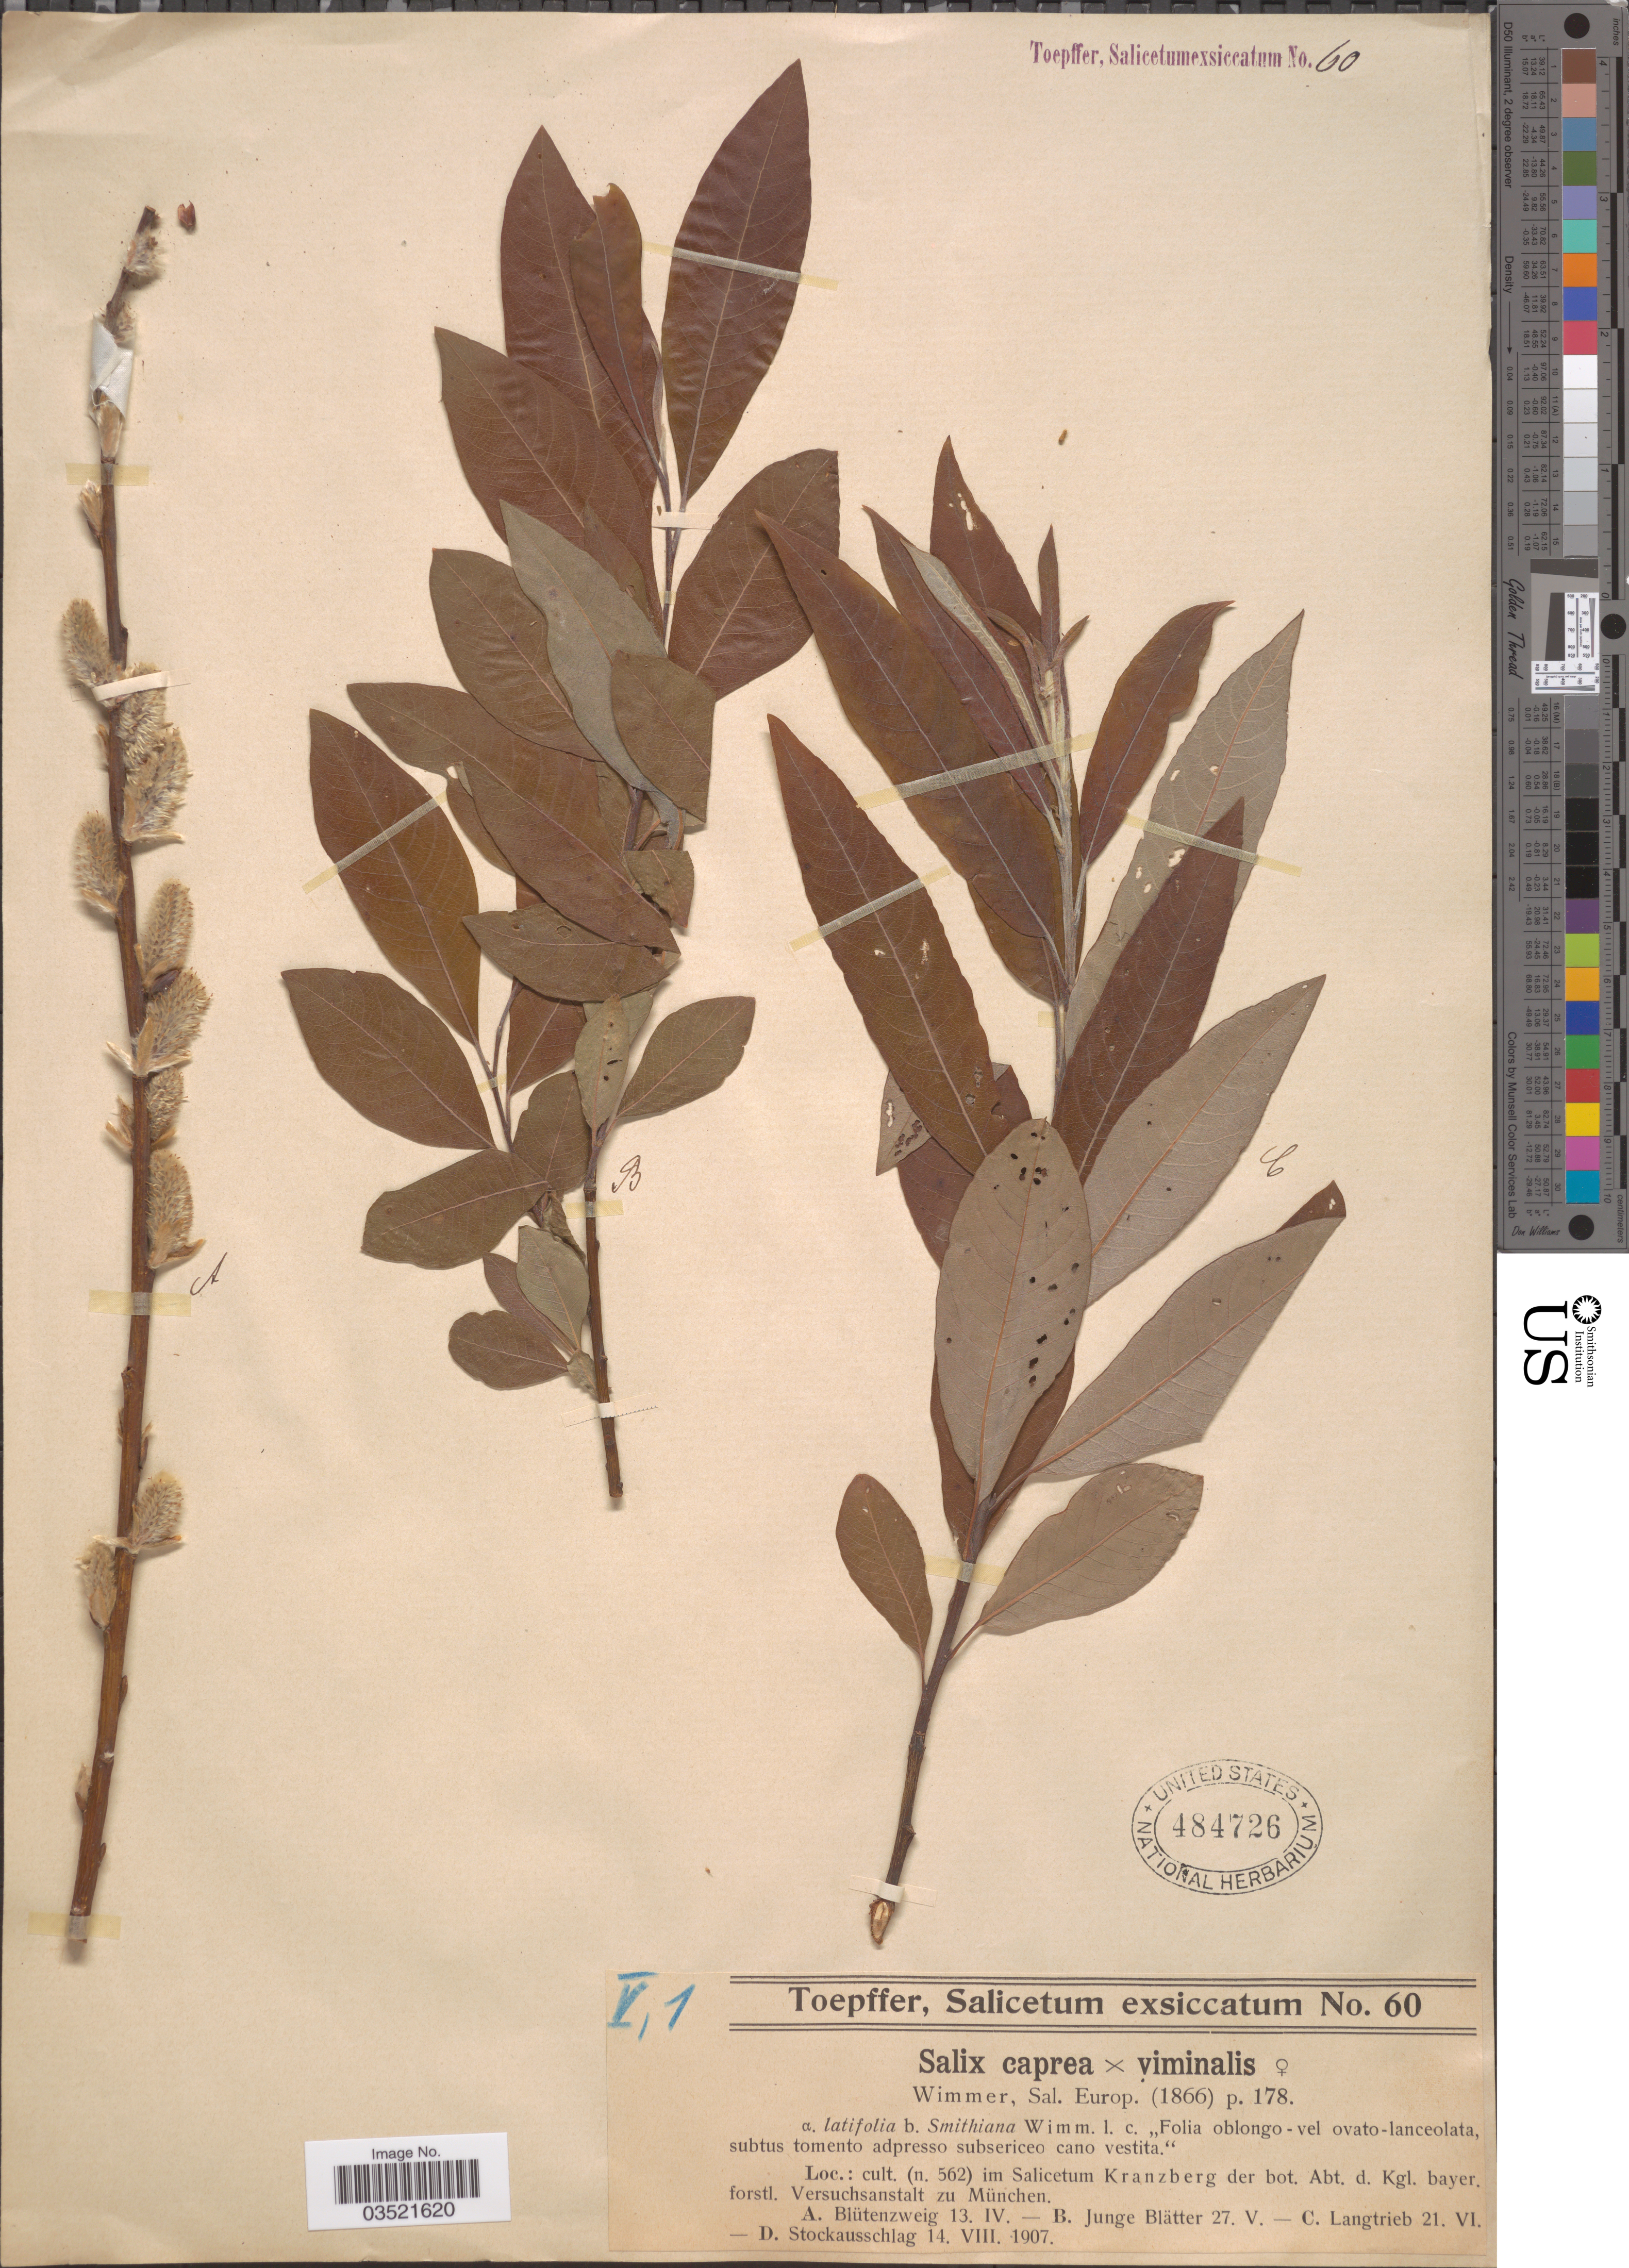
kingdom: Plantae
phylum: Tracheophyta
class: Magnoliopsida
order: Malpighiales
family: Salicaceae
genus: Salix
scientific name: Salix caprea x S. viminalis L.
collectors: A. Toepffer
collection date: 1907-04-13/1907-08-14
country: Germany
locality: Cult. (n. 562) im Salicetum Kranzberg der bot. Abt. d. Kgl. bayer. forstl. Versuchsanstalt zu München.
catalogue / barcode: US 484726